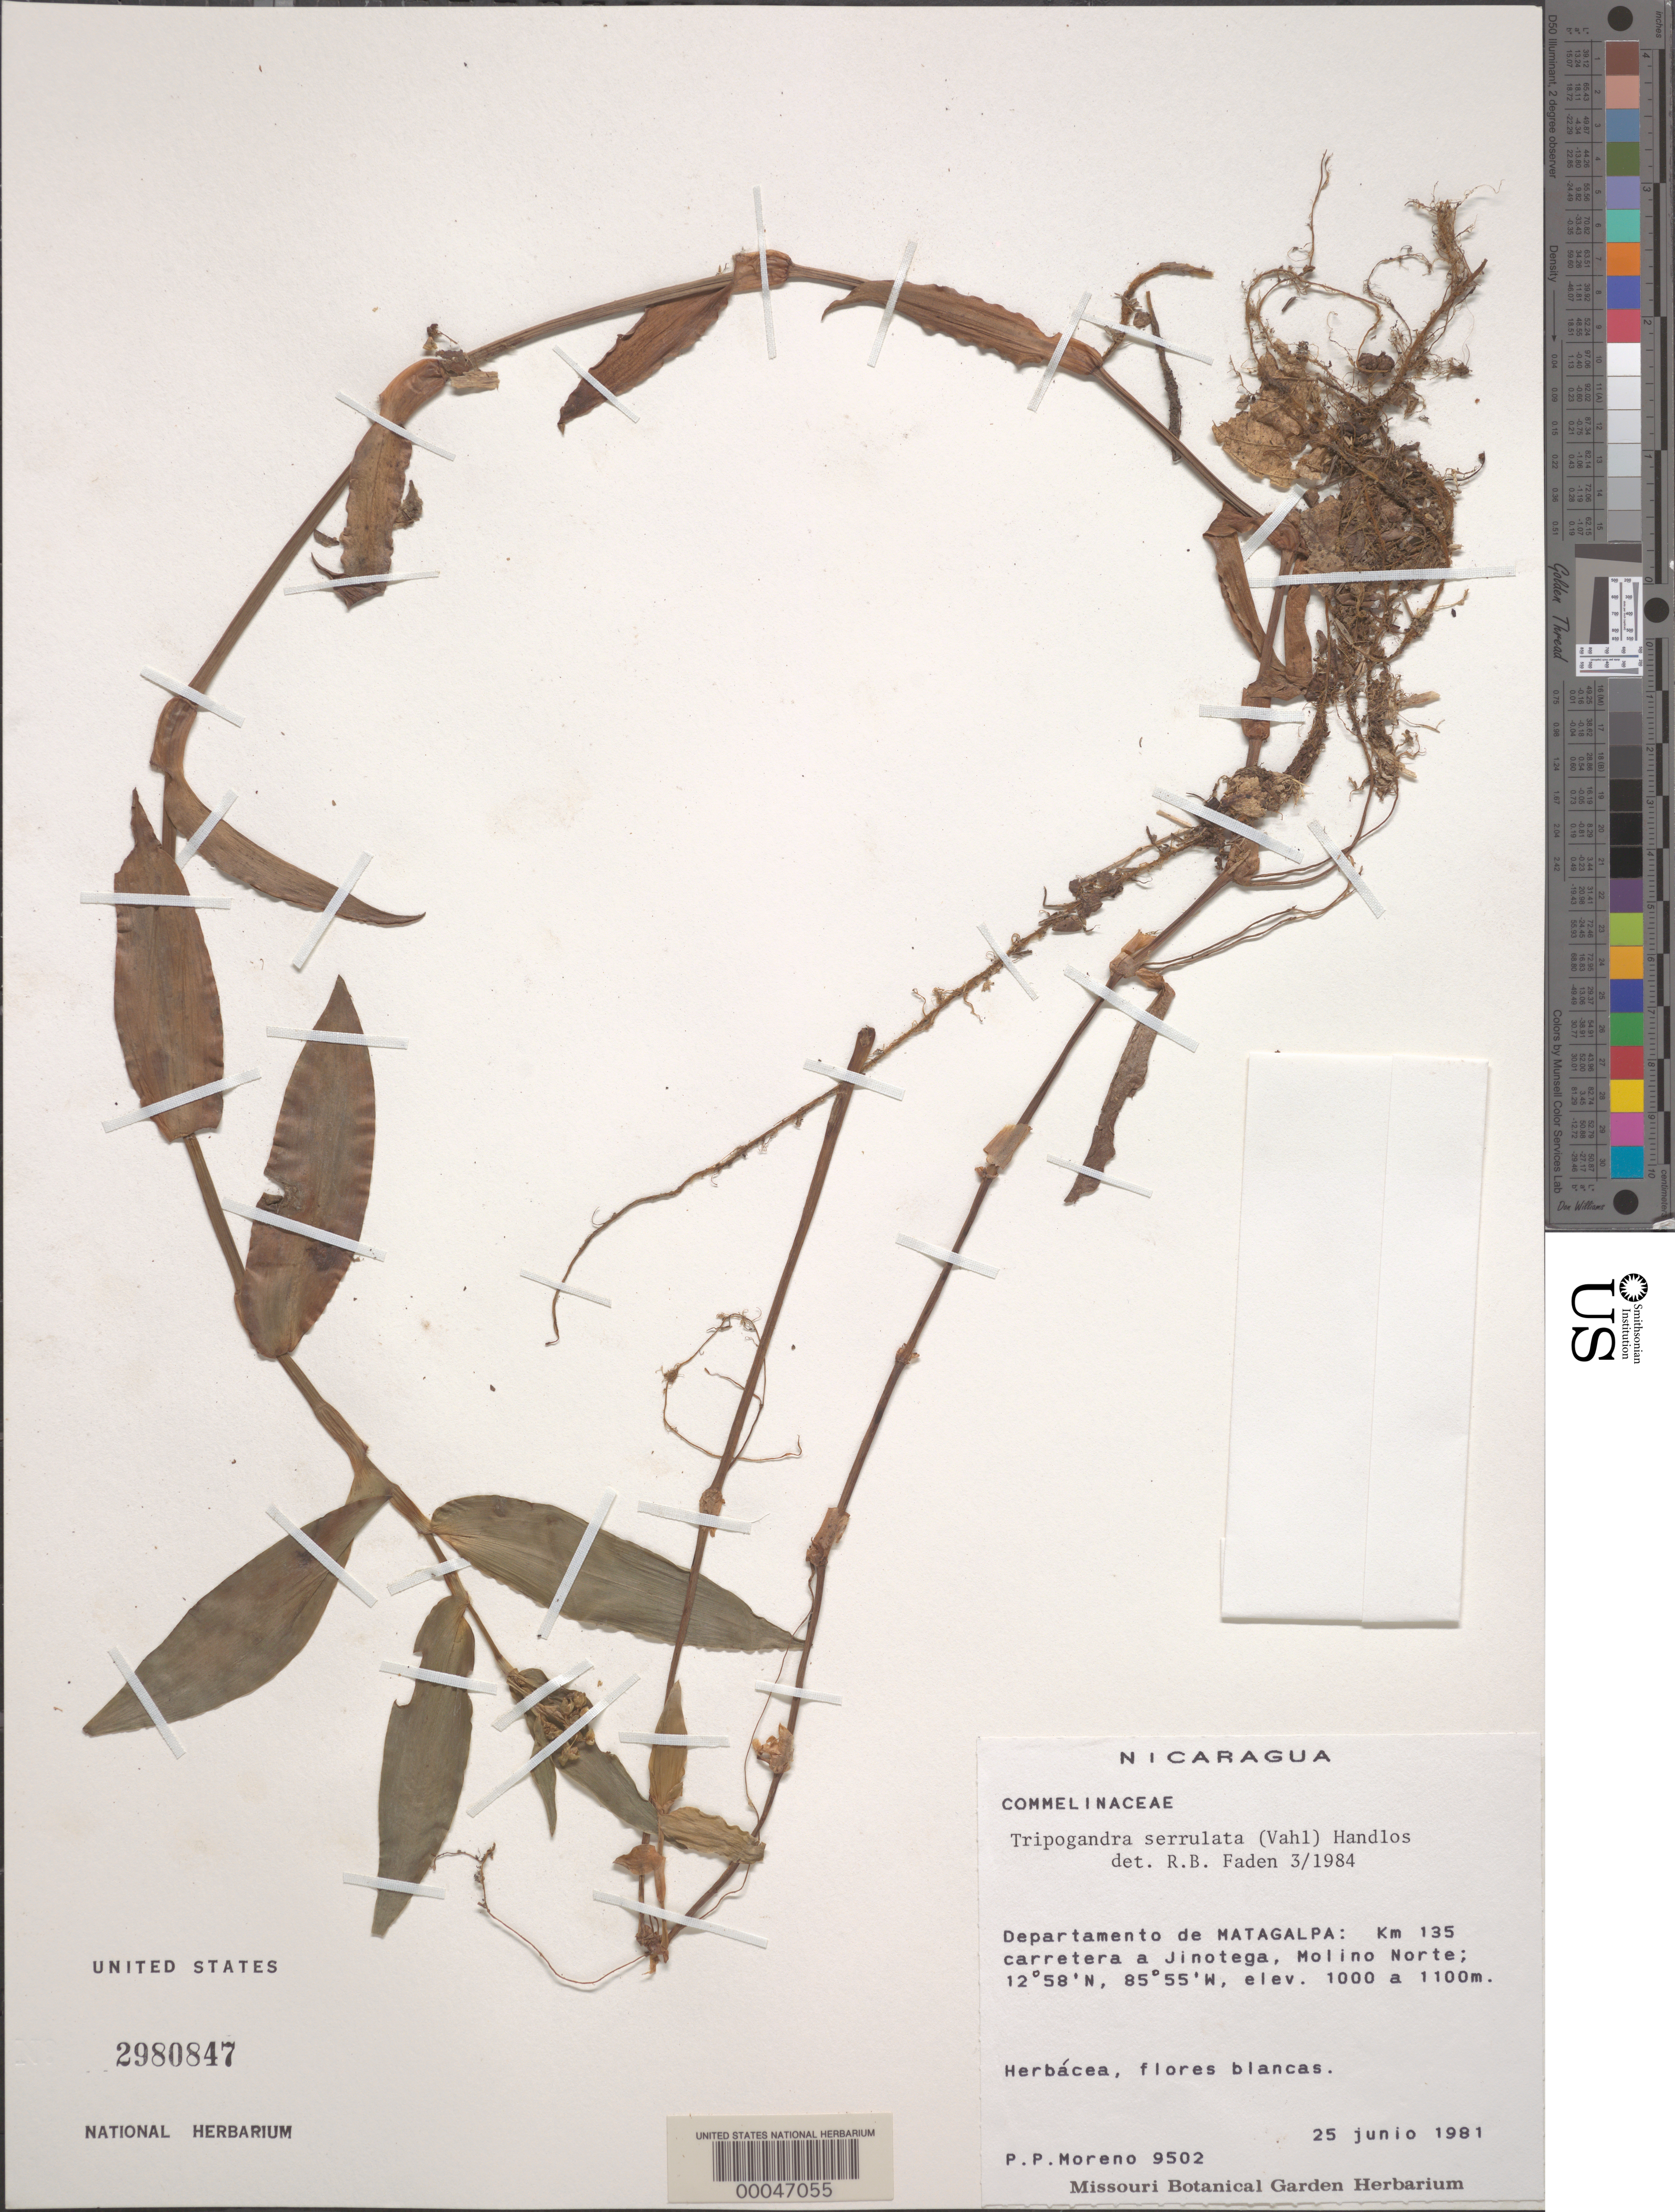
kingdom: Plantae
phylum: Tracheophyta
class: Liliopsida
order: Commelinales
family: Commelinaceae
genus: Tripogandra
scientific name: Tripogandra serrulata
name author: (Vahl) Handlos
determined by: Faden, Robert B., (US), Smithsonian Institution - National Museum of Natural History (UNITED STATES)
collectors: P. Moreno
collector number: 9502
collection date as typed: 25 Jun 1981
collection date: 1981-06-25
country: Nicaragua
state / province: Matagalpa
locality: Molino norte, road to jinotega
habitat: Roadside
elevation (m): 1000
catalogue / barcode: US 2980847